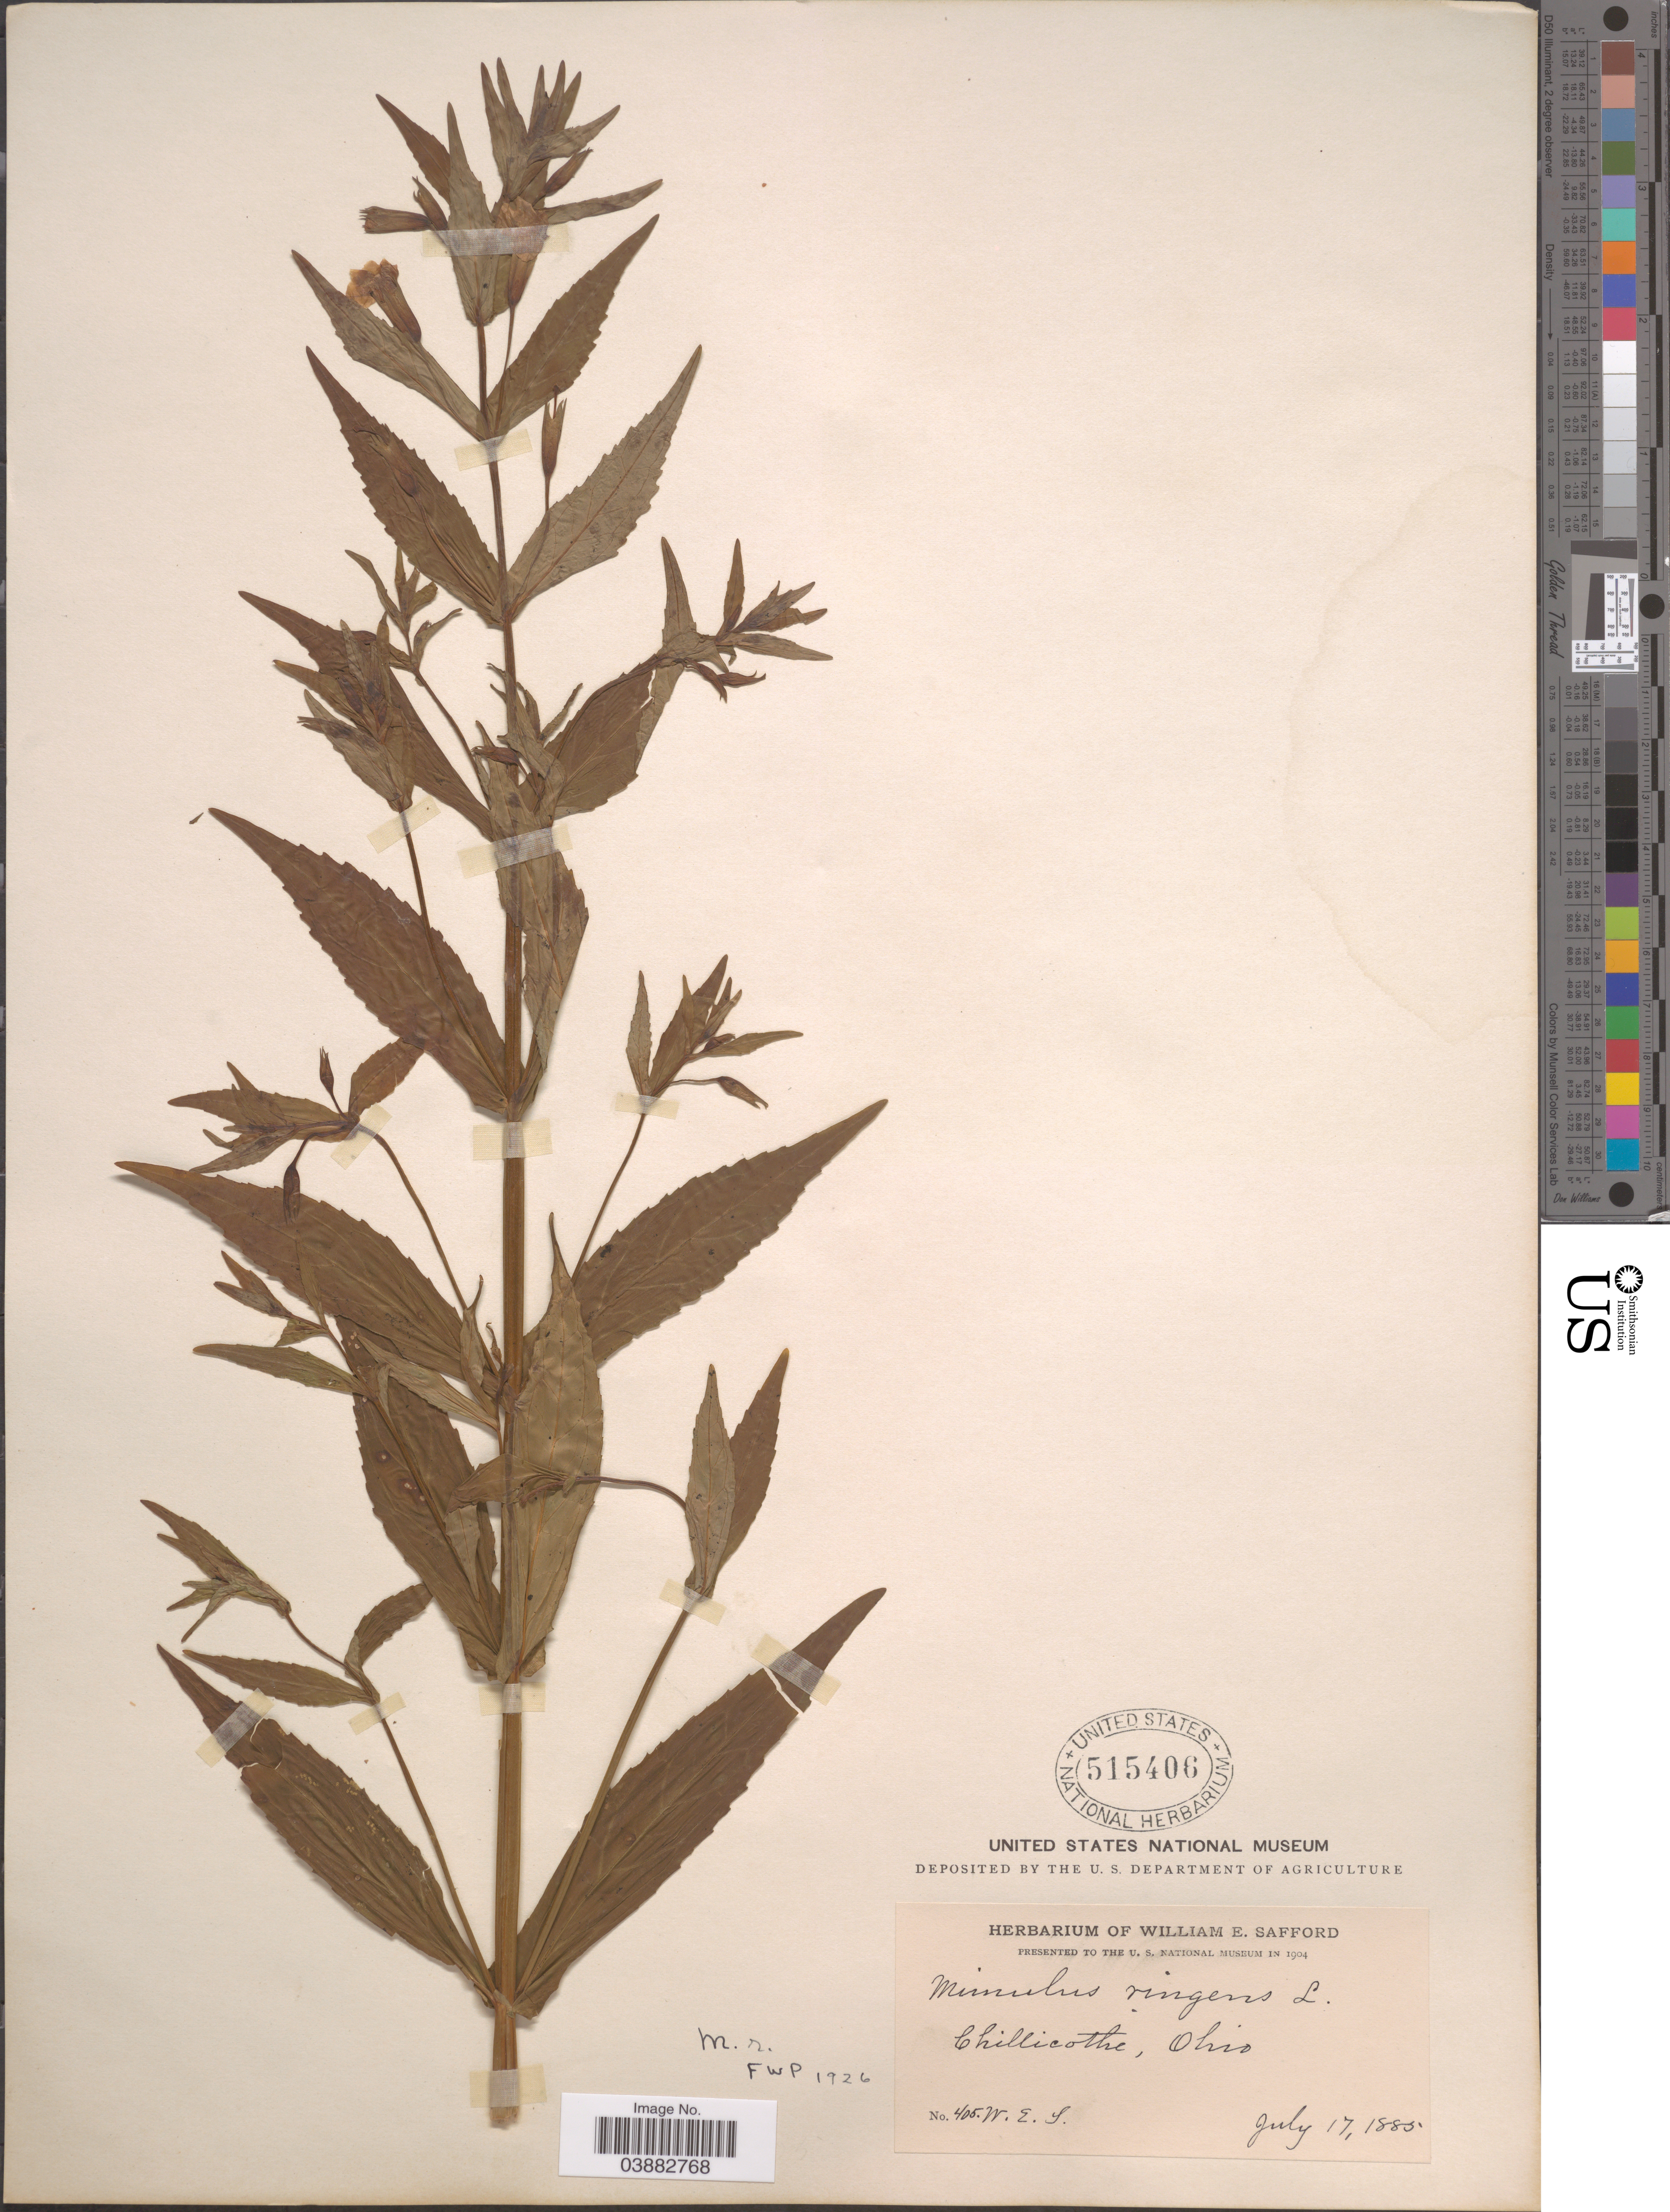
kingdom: Plantae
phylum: Tracheophyta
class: Magnoliopsida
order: Lamiales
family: Phrymaceae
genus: Mimulus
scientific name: Mimulus ringens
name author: L.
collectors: W. E. Safford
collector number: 405 W.E.S.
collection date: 1885-07-17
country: United States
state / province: Ohio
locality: Chillicothe.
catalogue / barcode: US 515406